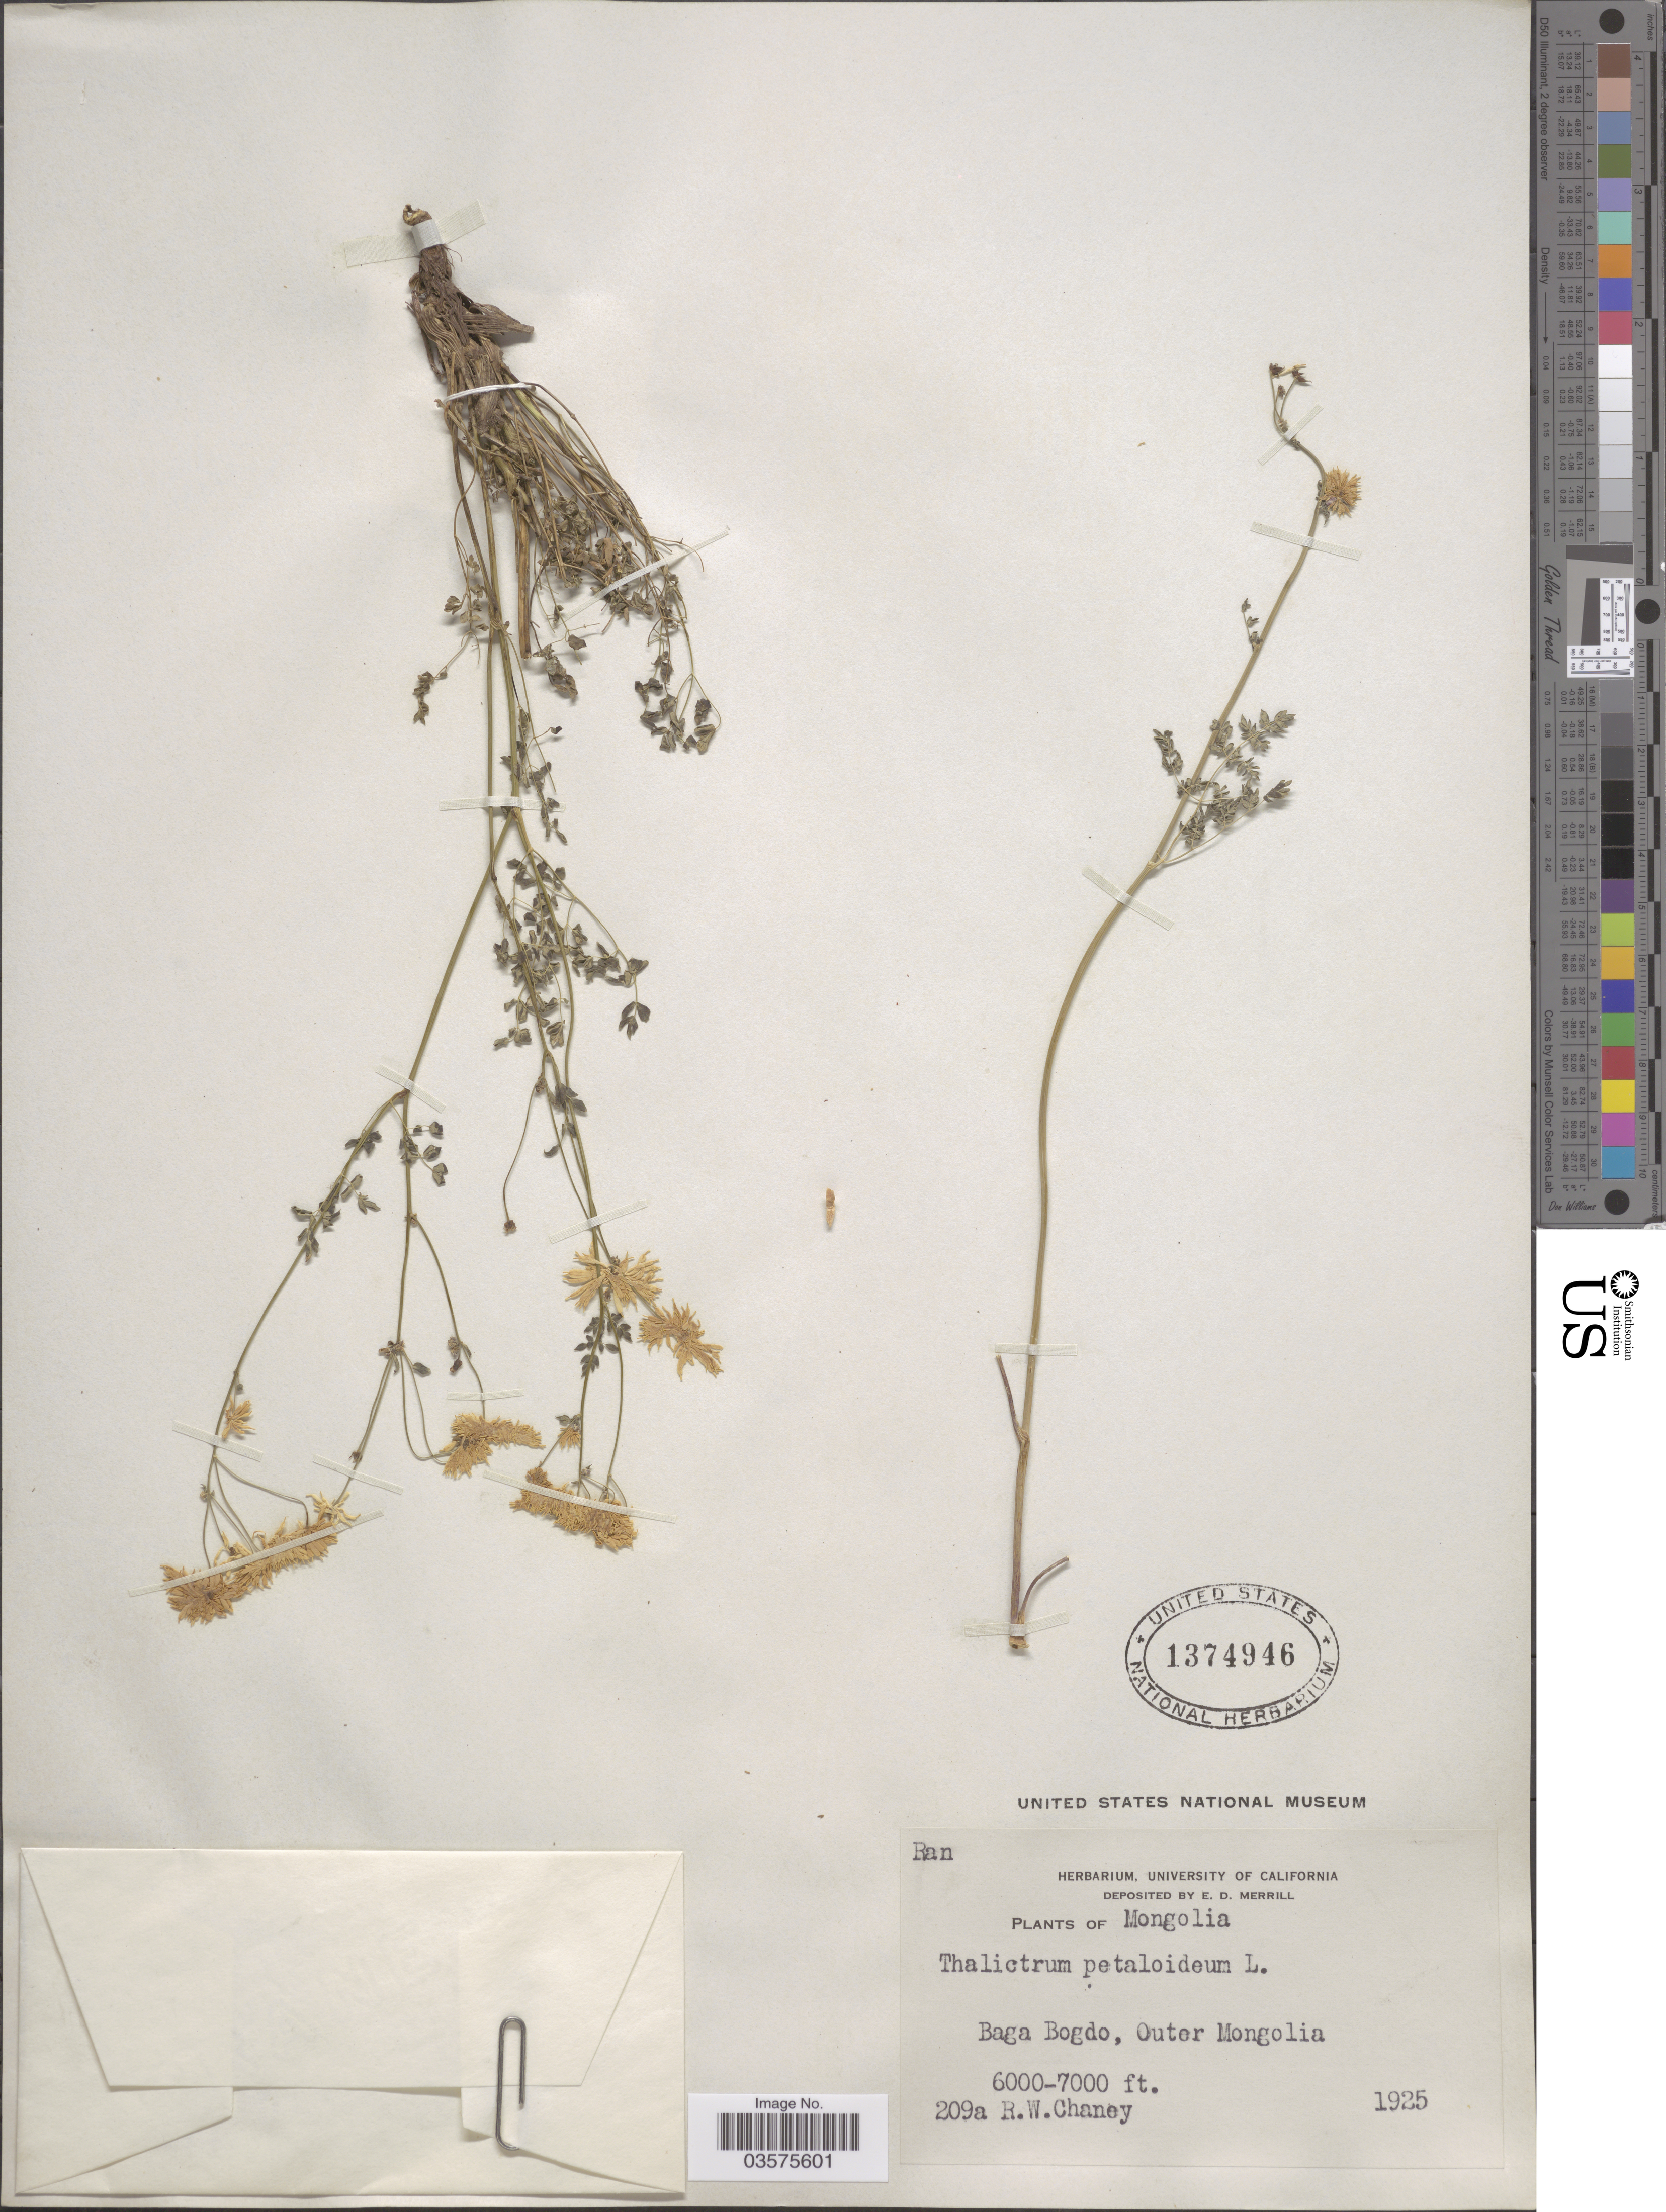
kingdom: Plantae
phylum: Tracheophyta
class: Magnoliopsida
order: Ranunculales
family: Ranunculaceae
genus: Thalictrum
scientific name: Thalictrum petaloideum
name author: L.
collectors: R. Chaney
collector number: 209a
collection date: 1925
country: Mongolia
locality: Baga Bogdo, Outer Mongolia.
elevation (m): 1829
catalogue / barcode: US 1374946